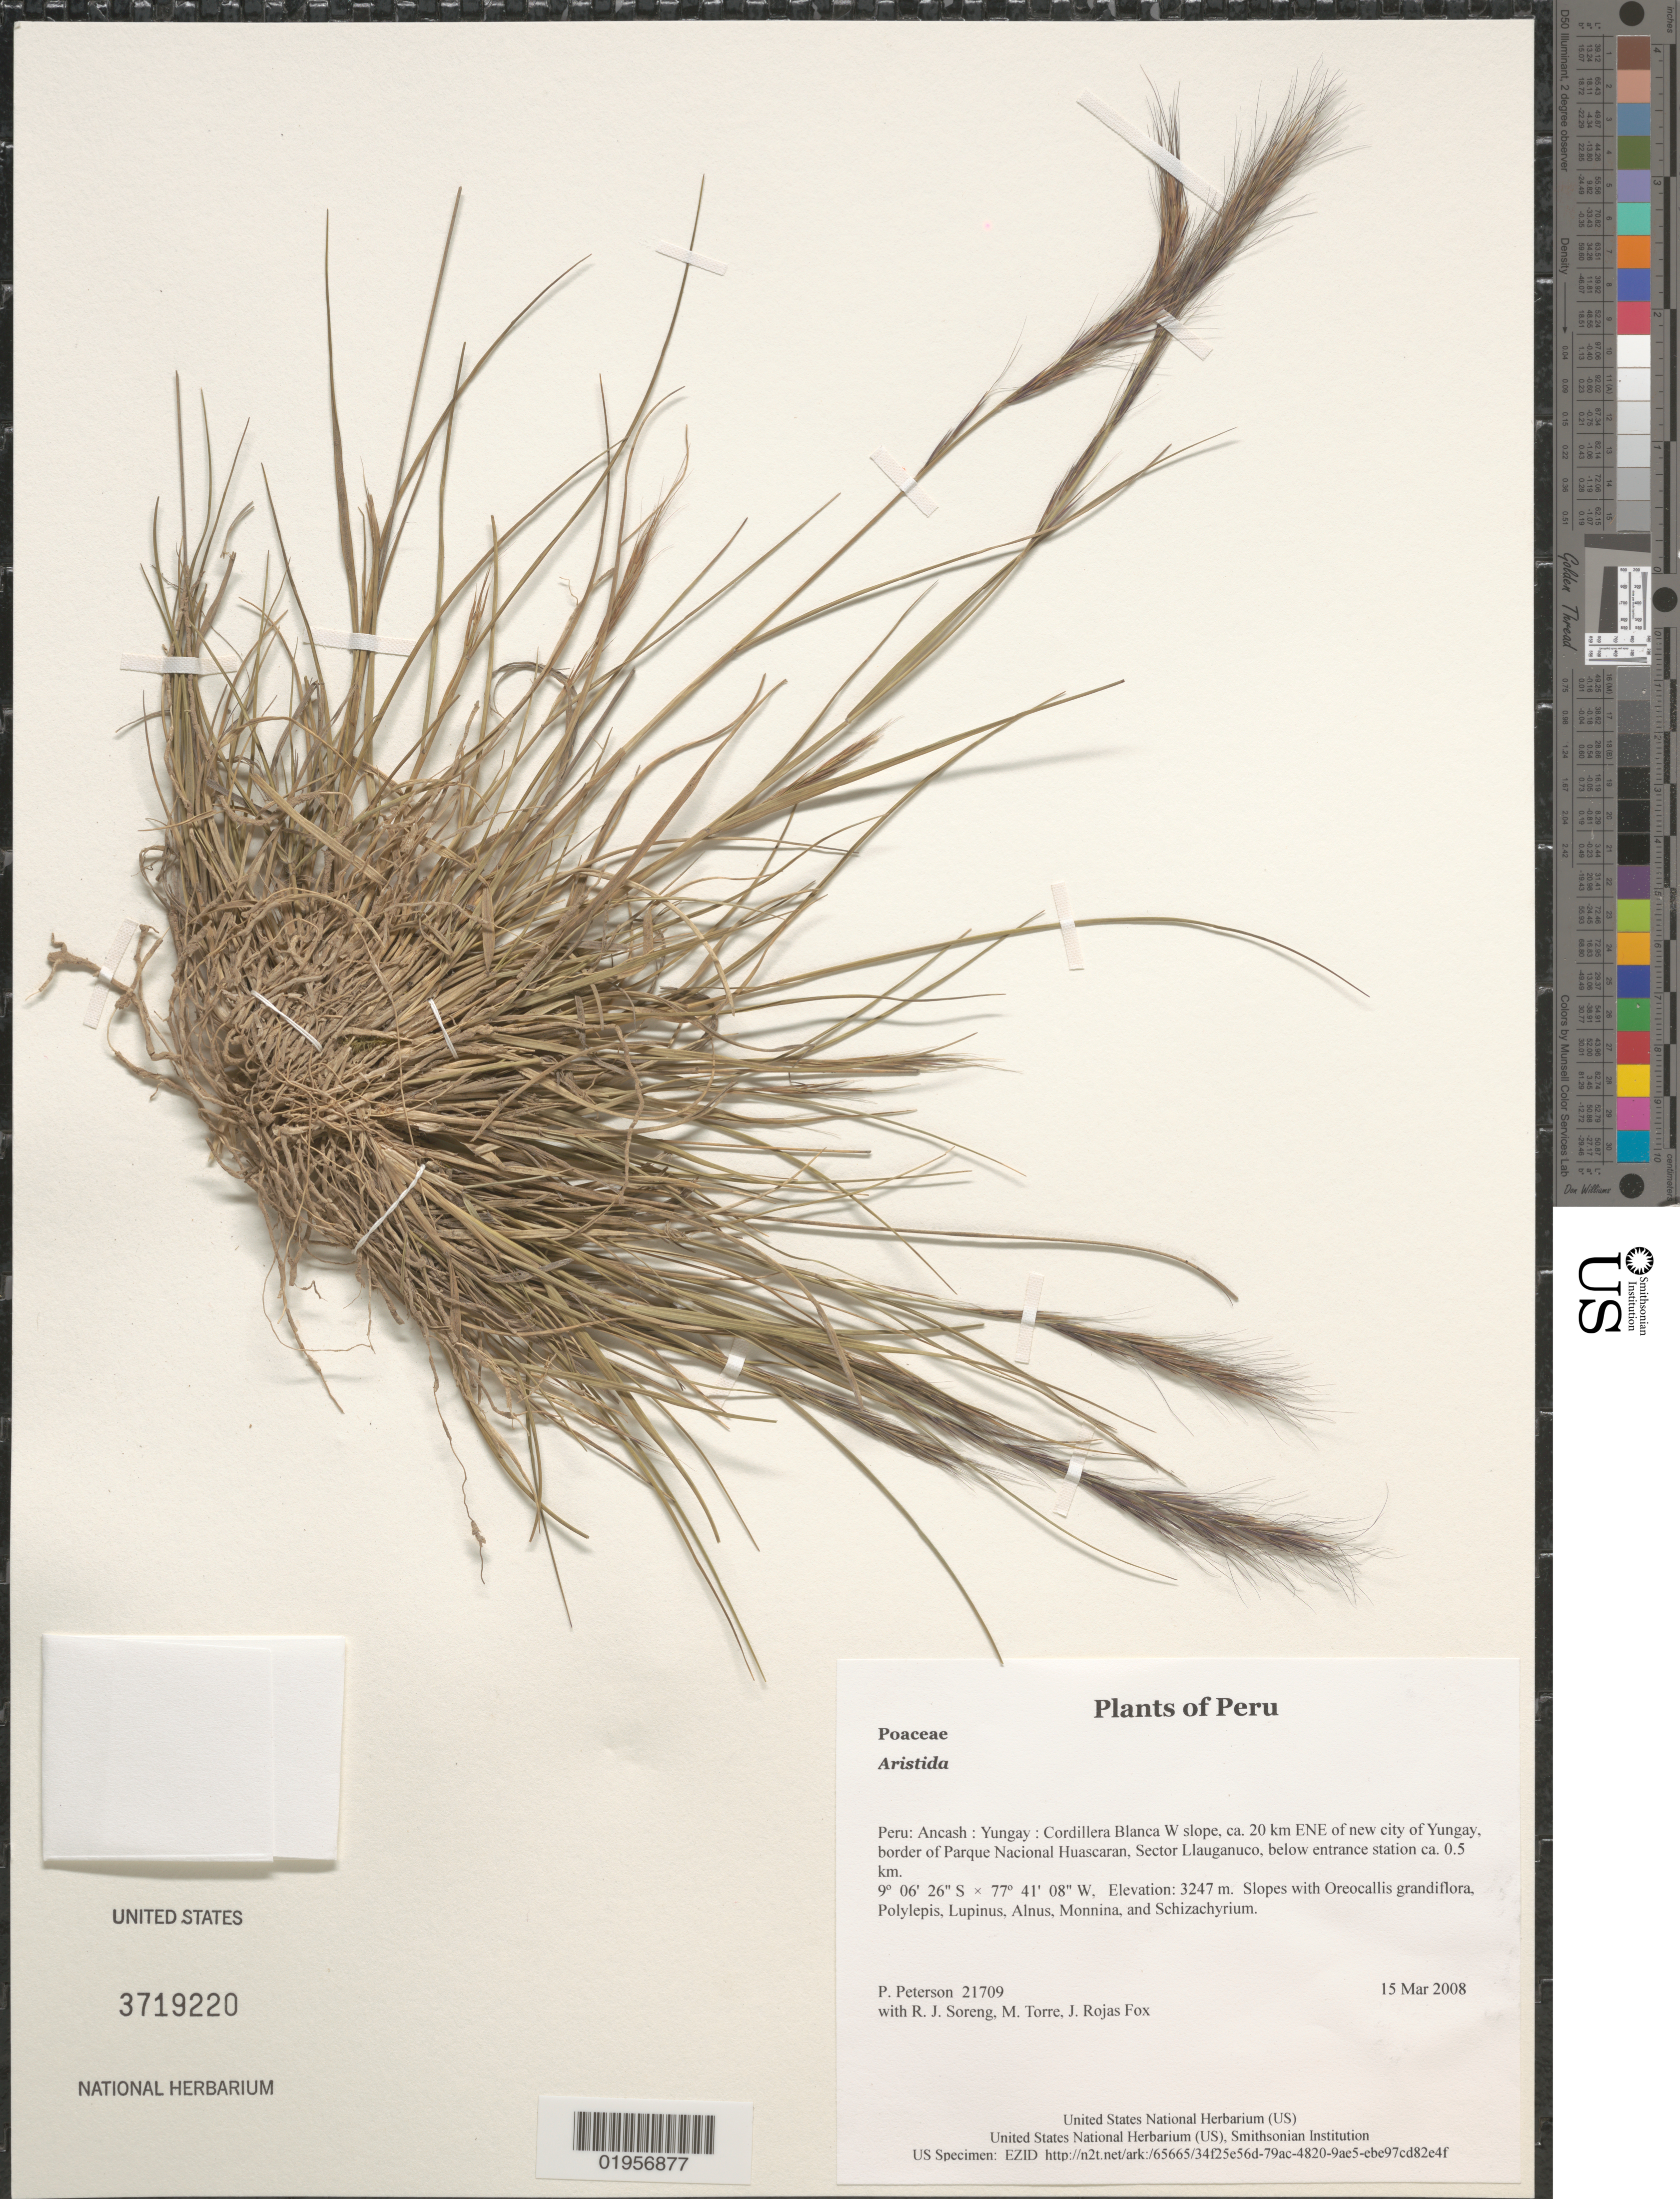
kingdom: Plantae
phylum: Tracheophyta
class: Liliopsida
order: Poales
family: Poaceae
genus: Aristida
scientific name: Aristida sp.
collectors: P. M. Peterson, R. J. Soreng, M. Torre & J. Rojas Fox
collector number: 21709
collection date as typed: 15 Mar 2008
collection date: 2008-03-15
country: Peru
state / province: Ancash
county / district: Yungay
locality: Cordillera Blanca W slope, ca. 20 km ENE of new city of Yungay, border of Parque Nacional Huascaran, Sector Llauganuco, below entrance station ca. 0.5 km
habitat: Slopes with Oreocallis grandiflora, Polylepis, Lupinus, Alnus, Monnina, and Schizachyrium.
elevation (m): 3247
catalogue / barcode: US 3719220